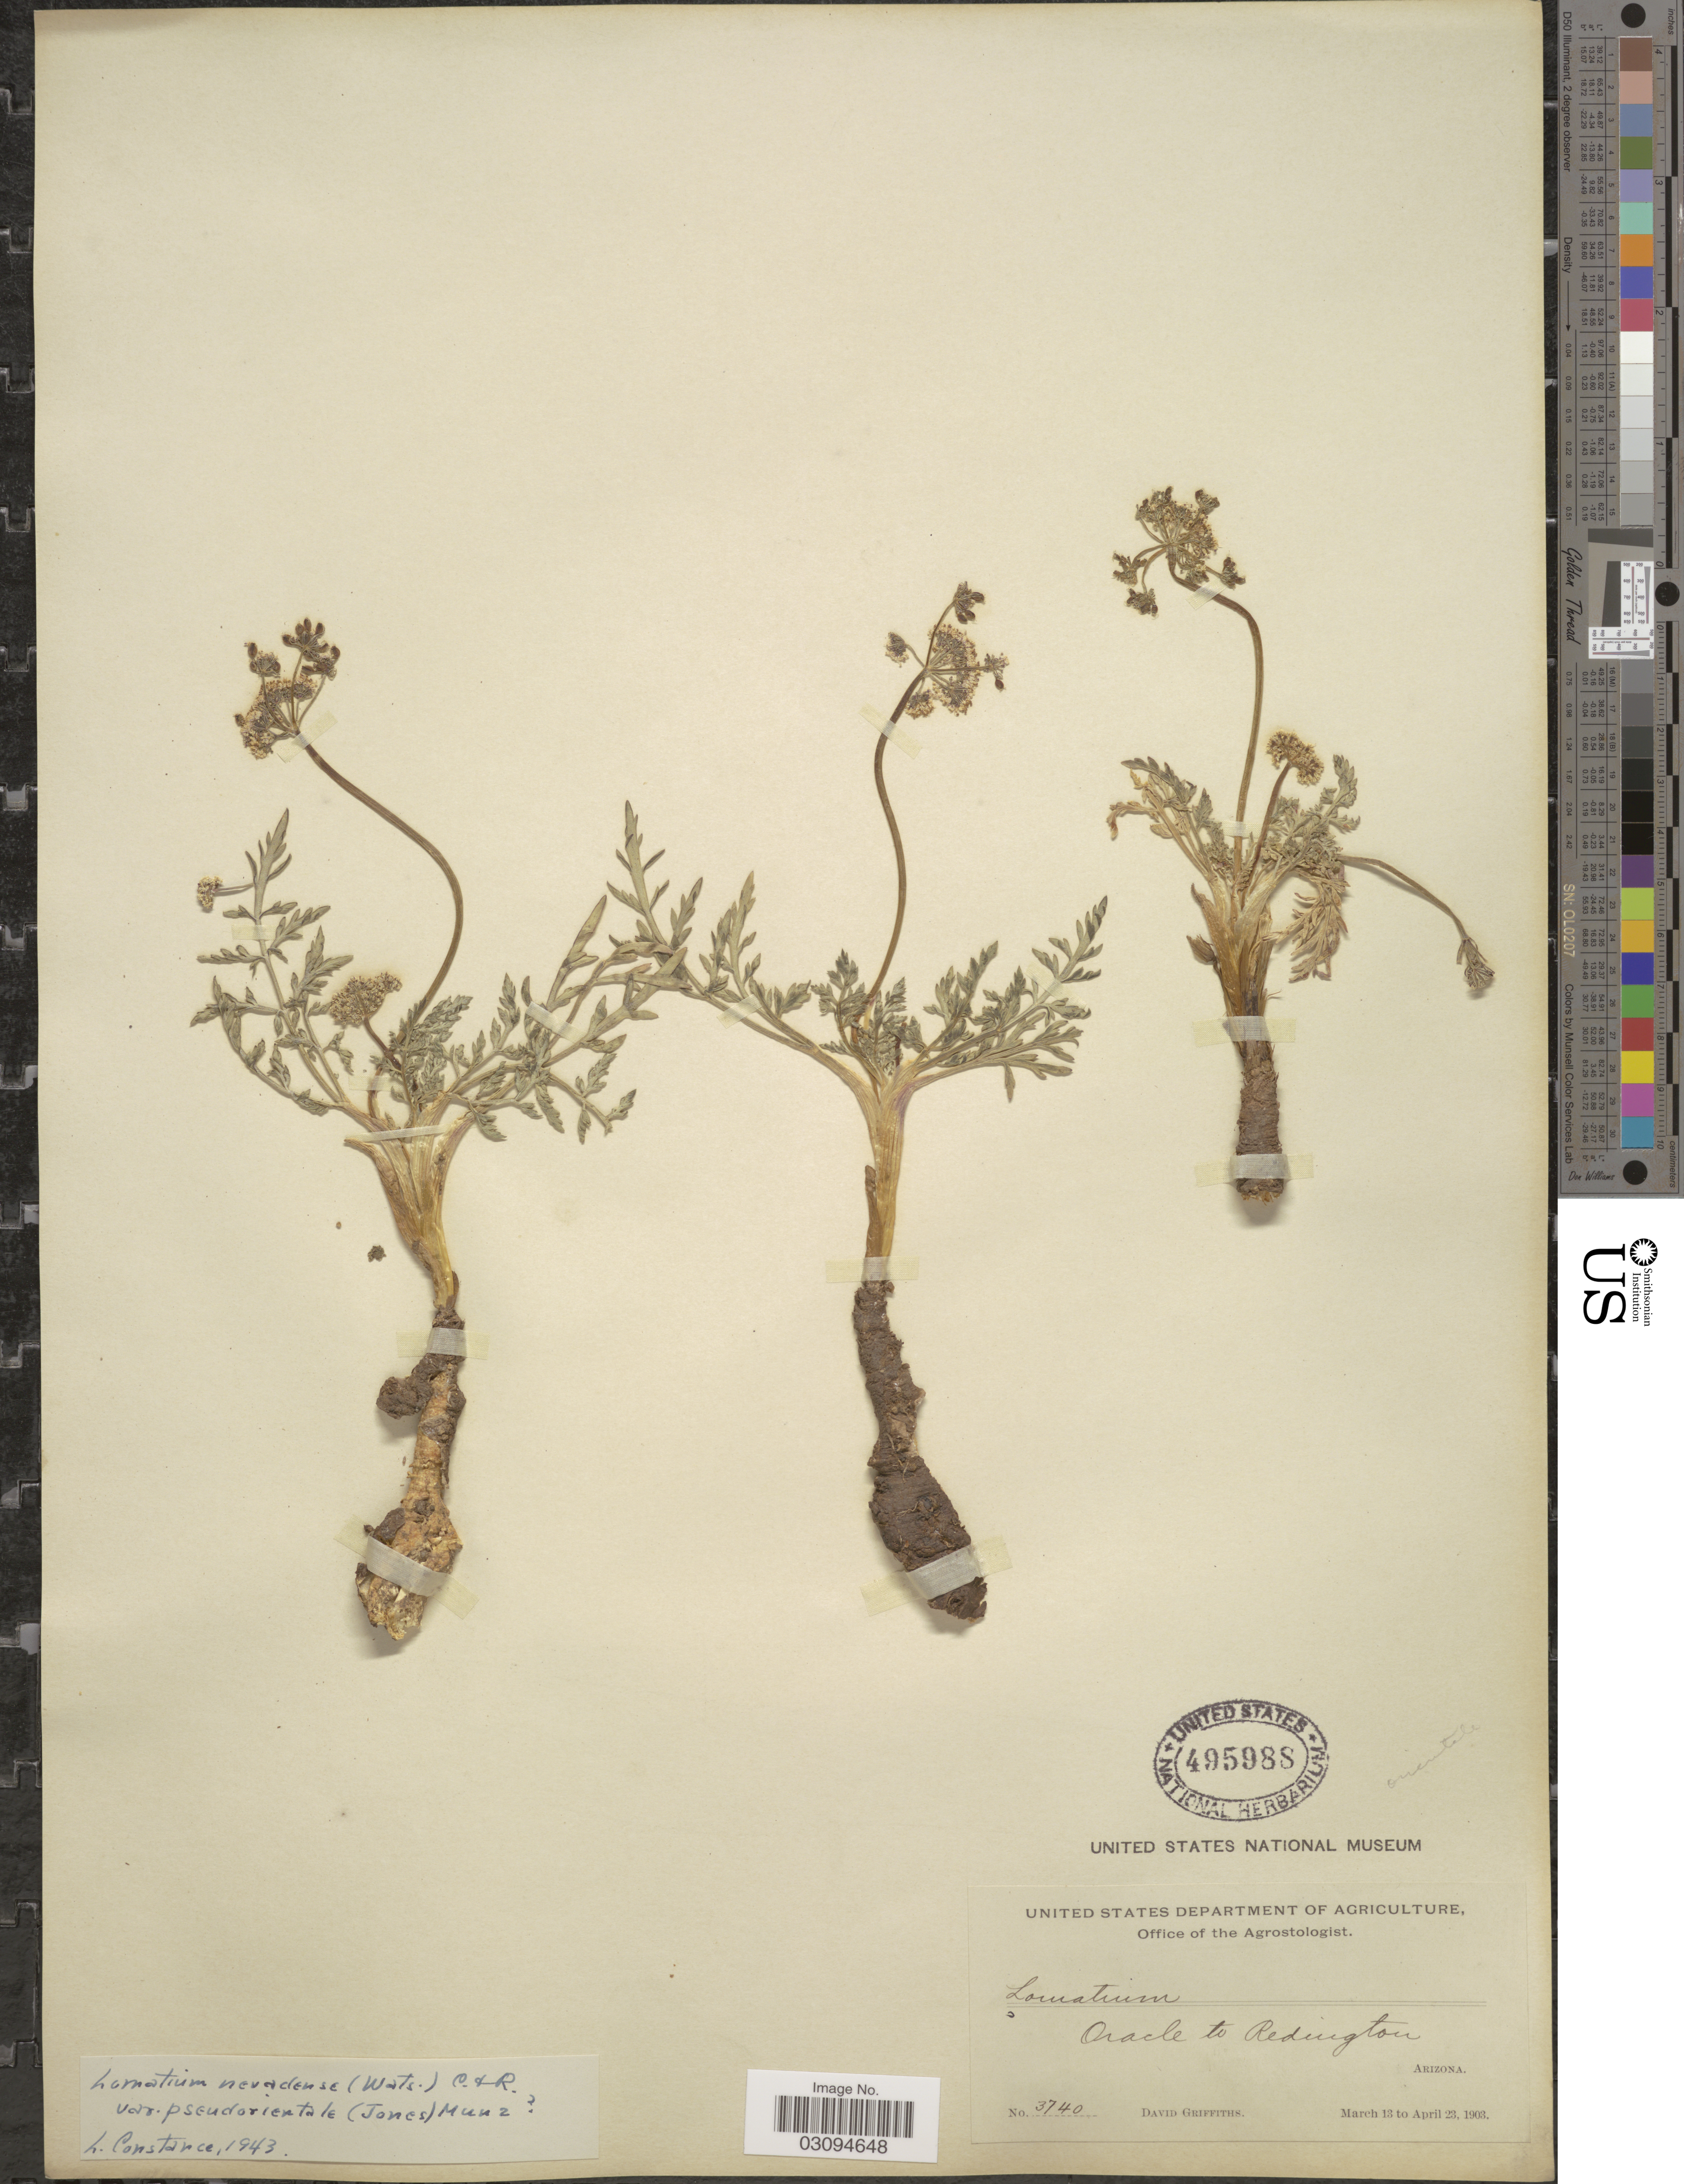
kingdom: Plantae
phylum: Tracheophyta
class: Magnoliopsida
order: Apiales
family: Apiaceae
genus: Lomatium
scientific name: Lomatium nevadense var. pseudorientale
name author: (M.E. Jones) Munz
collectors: D. Griffiths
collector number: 3740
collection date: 1903-03-13/1903-04-23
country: United States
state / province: Arizona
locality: Oracle to Redington.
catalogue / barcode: US 495988